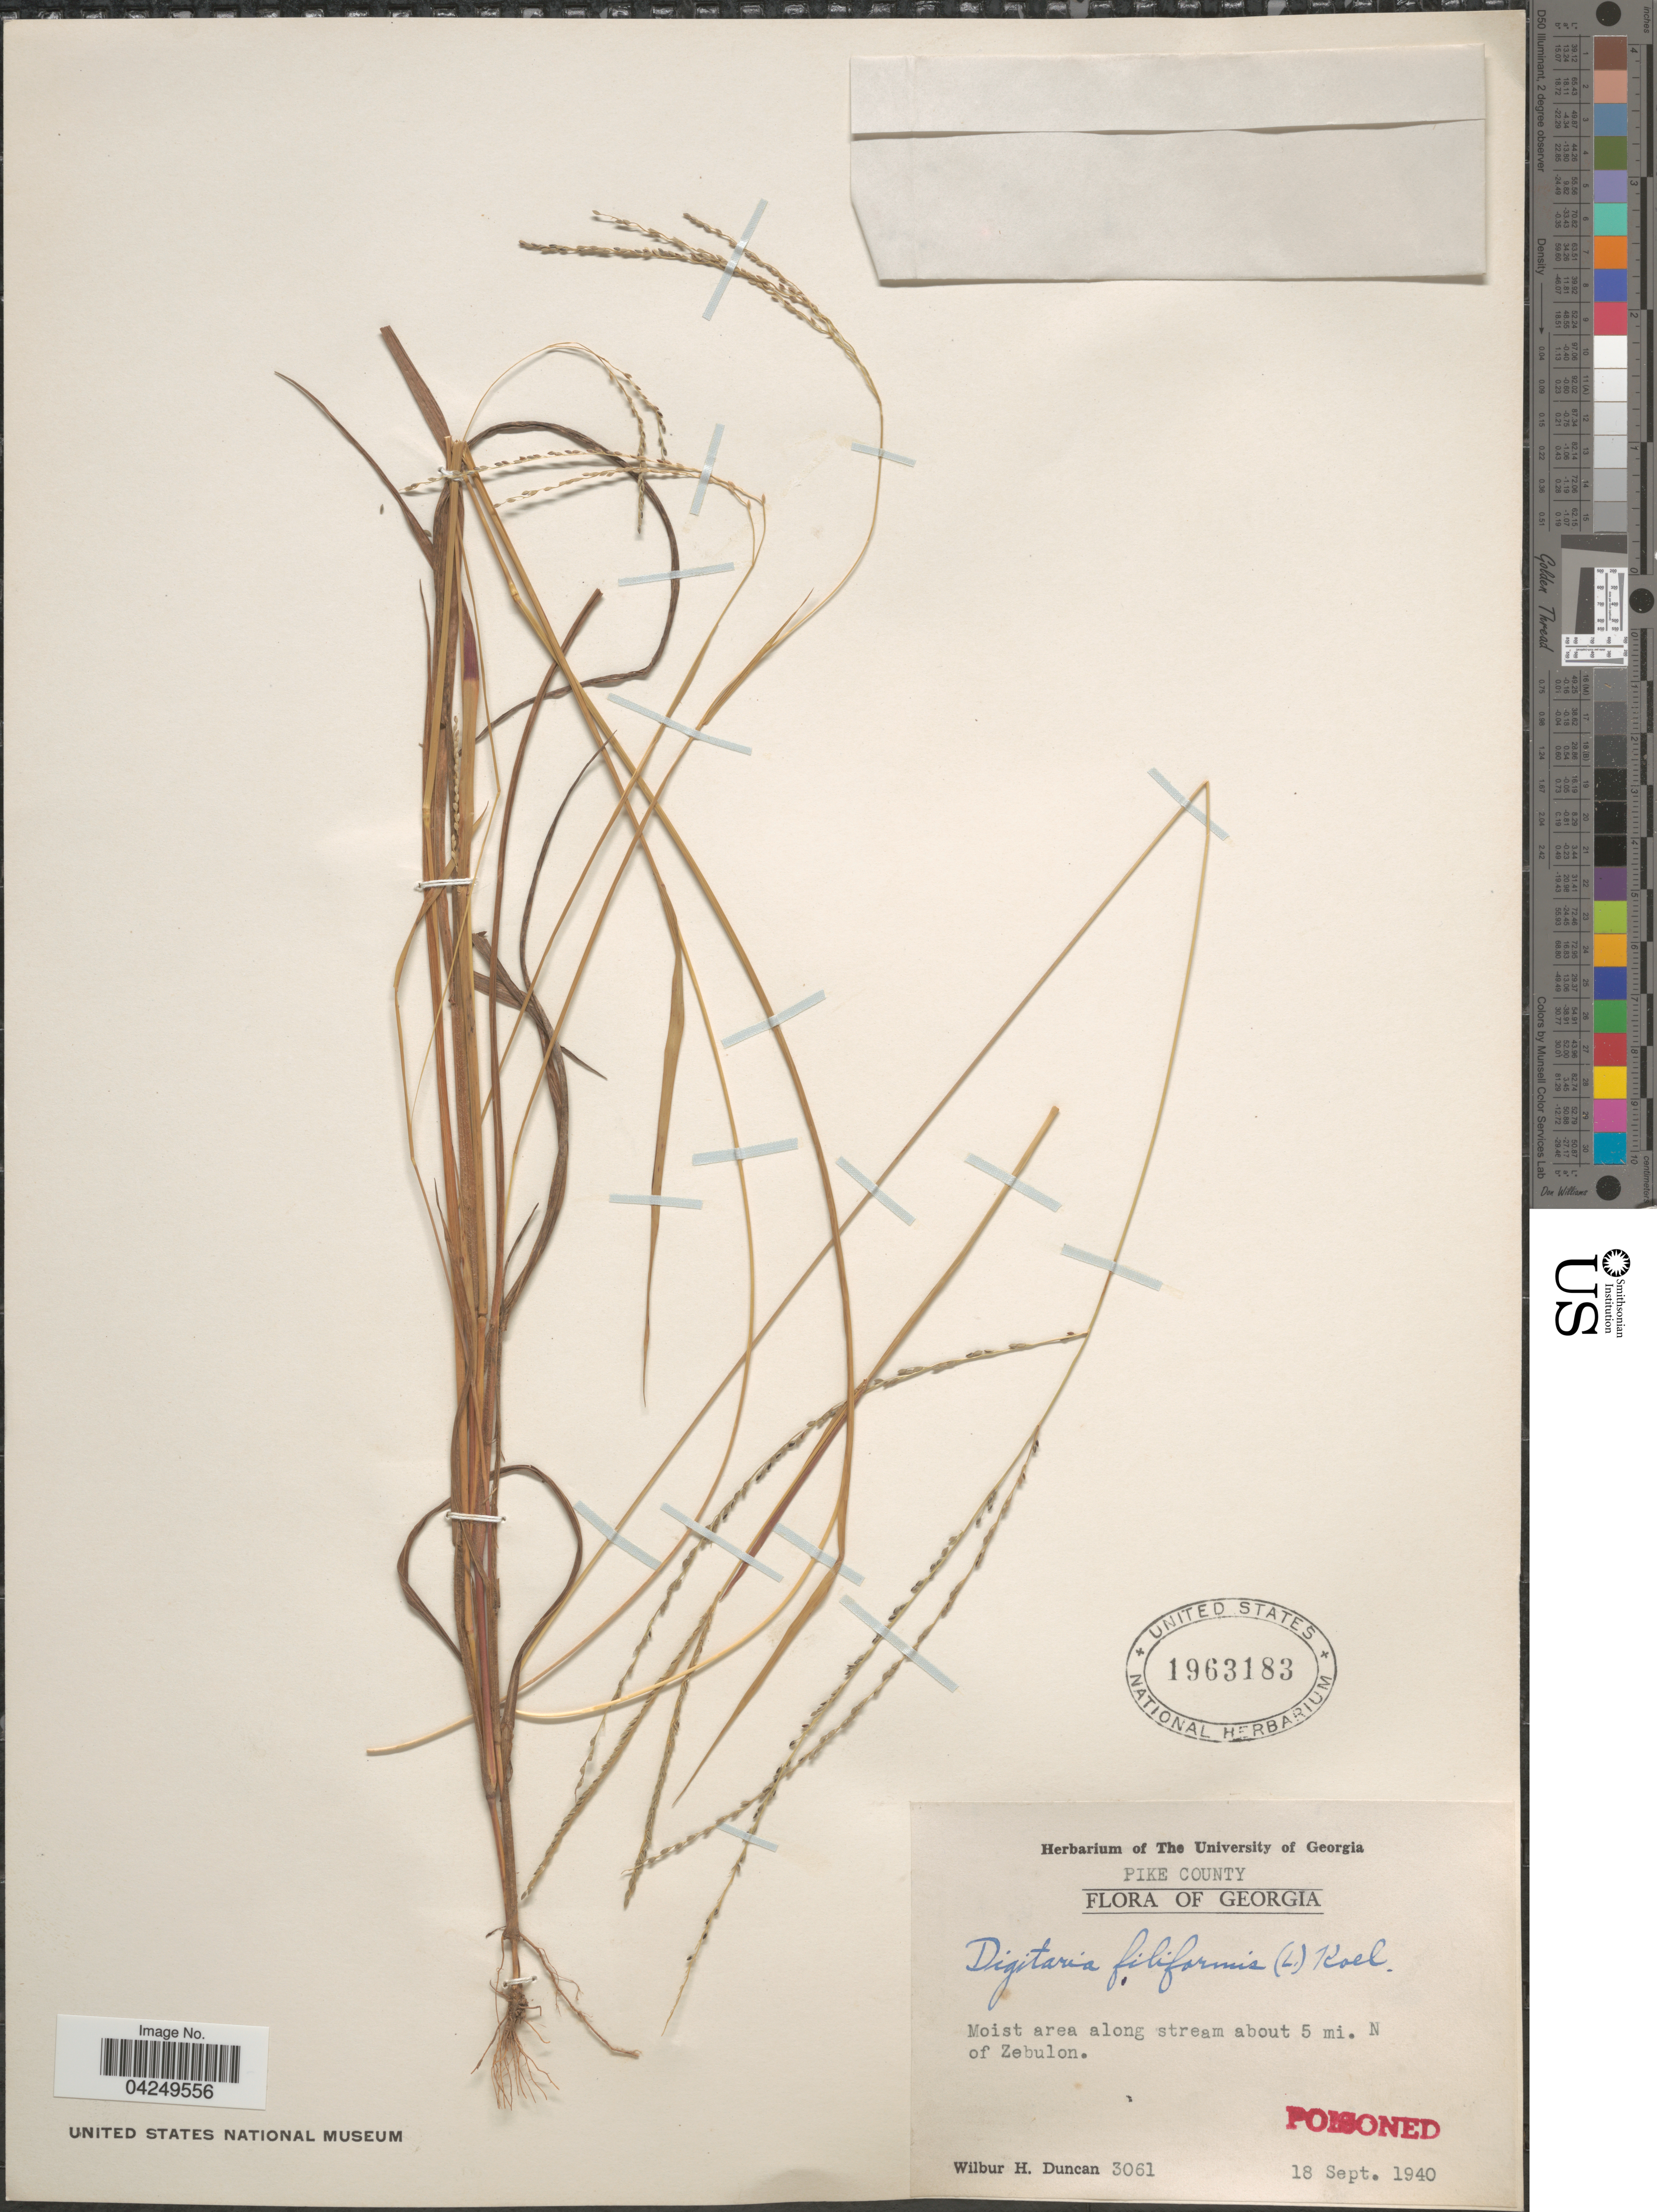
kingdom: Plantae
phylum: Tracheophyta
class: Liliopsida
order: Poales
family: Poaceae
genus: Digitaria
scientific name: Digitaria filiformis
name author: (L.) Koeler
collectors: W. H. Duncan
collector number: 3061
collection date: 1940-09-18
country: United States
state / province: Georgia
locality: Pike County. Moist area along stream about 5 mi. N of Zebulon.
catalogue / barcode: US 1963183